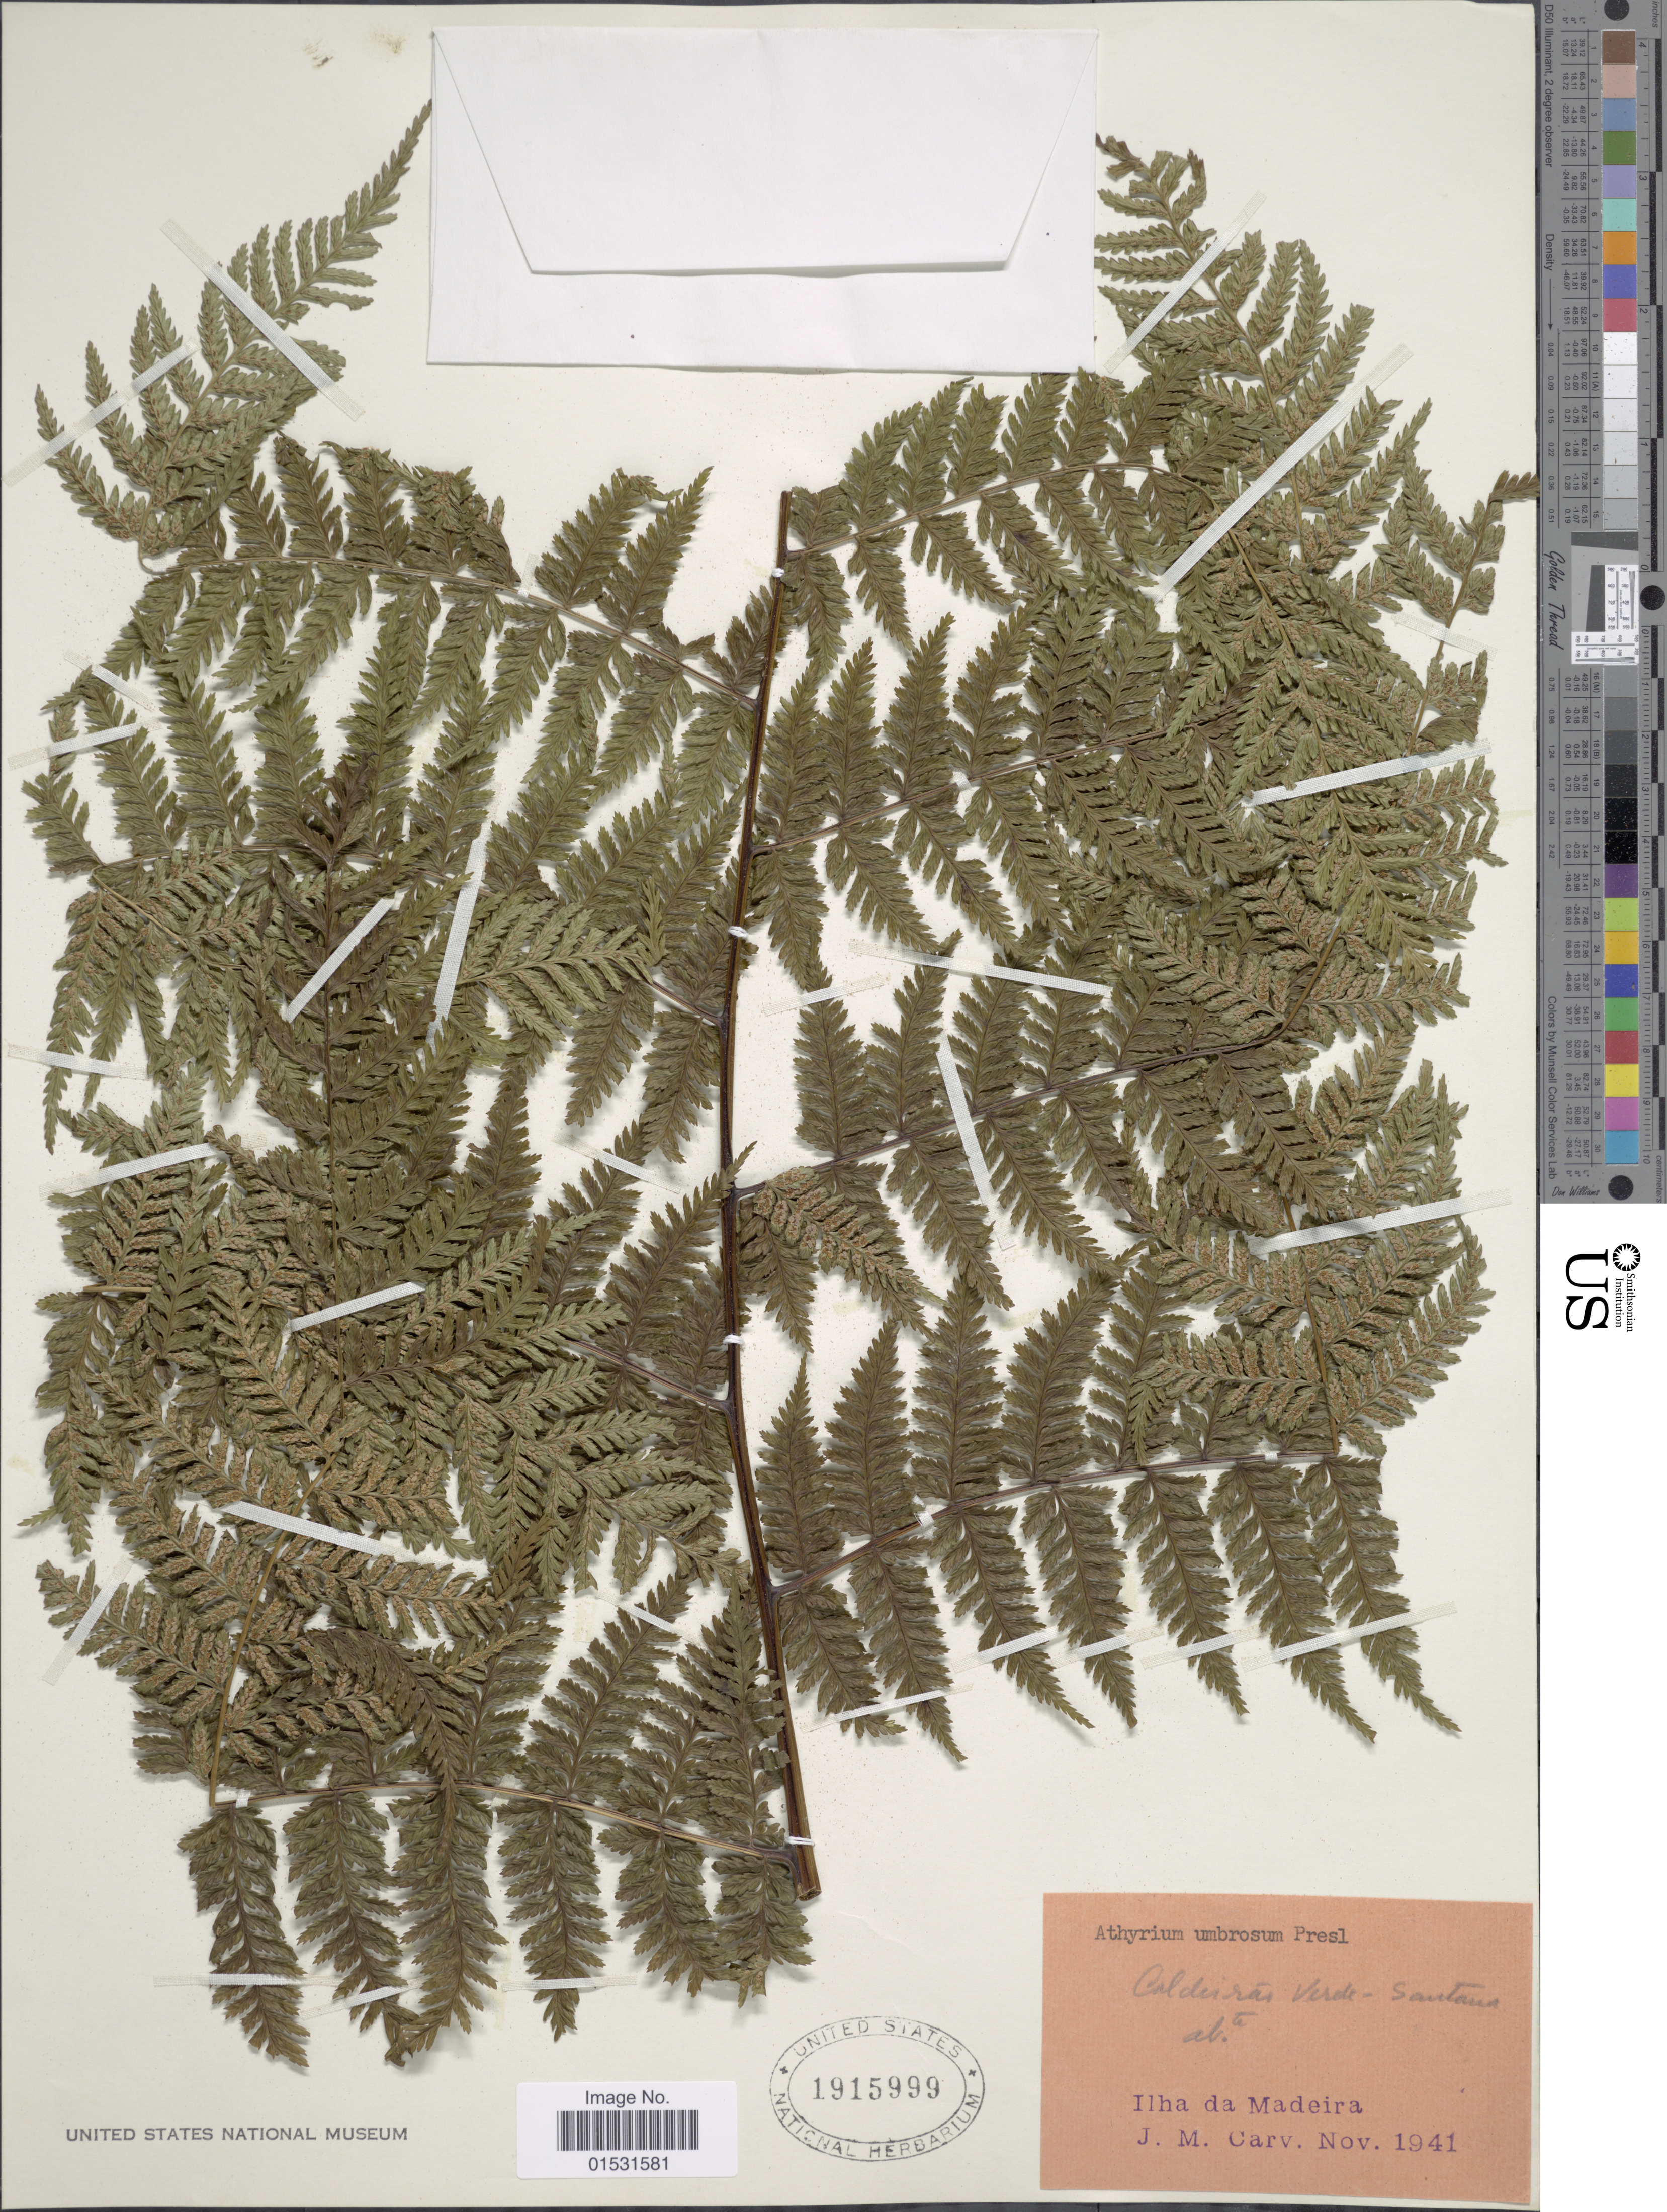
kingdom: Plantae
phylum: Tracheophyta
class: Polypodiopsida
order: Polypodiales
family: Athyriaceae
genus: Athyrium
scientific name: Athyrium umbrosum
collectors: J. Carv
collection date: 1941-11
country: Portugal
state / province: Madeira (Aut. Reg.)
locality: Ilha da Madeira.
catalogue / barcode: US 1915999